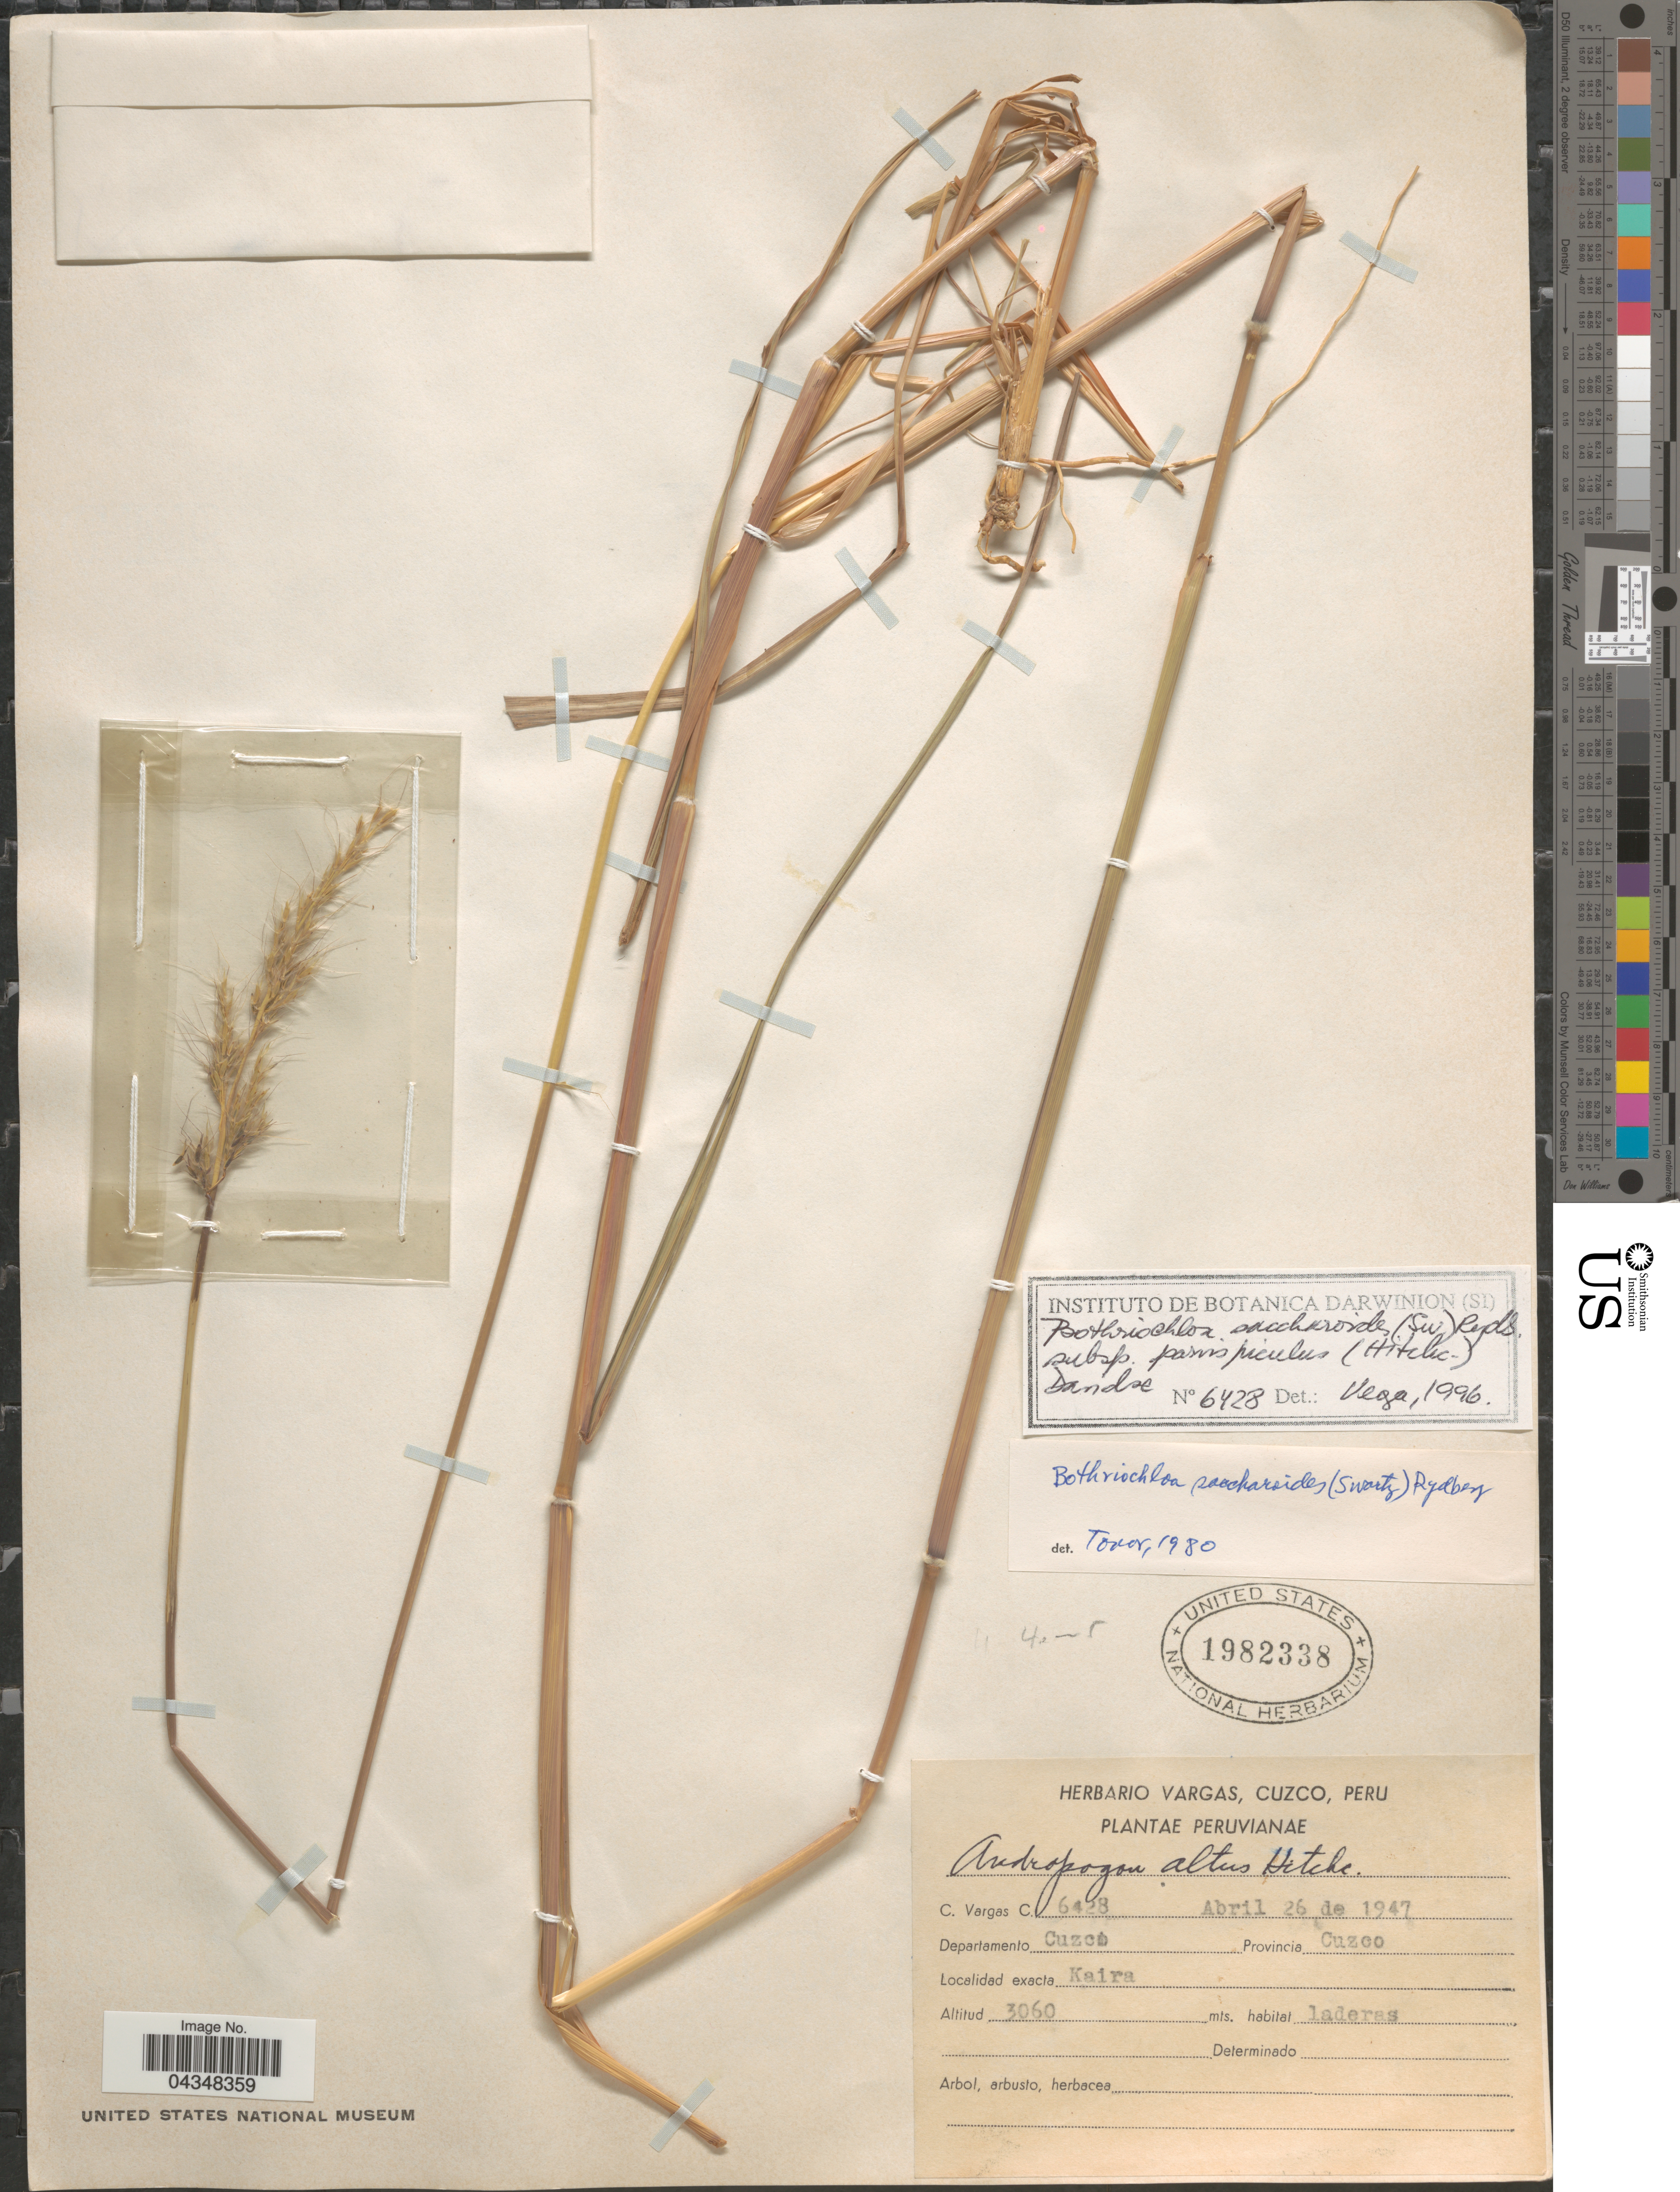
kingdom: Plantae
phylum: Tracheophyta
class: Liliopsida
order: Poales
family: Poaceae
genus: Bothriochloa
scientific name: Bothriochloa saccharoides var. parvispicula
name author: (Hitchc.) Tovar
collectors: C. Vargas Calderón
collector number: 6428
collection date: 1947-04-26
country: Peru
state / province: Cusco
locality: Departamento Cuzco. Provincia Cuzco. Kaira.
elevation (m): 3060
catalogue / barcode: US 1982338